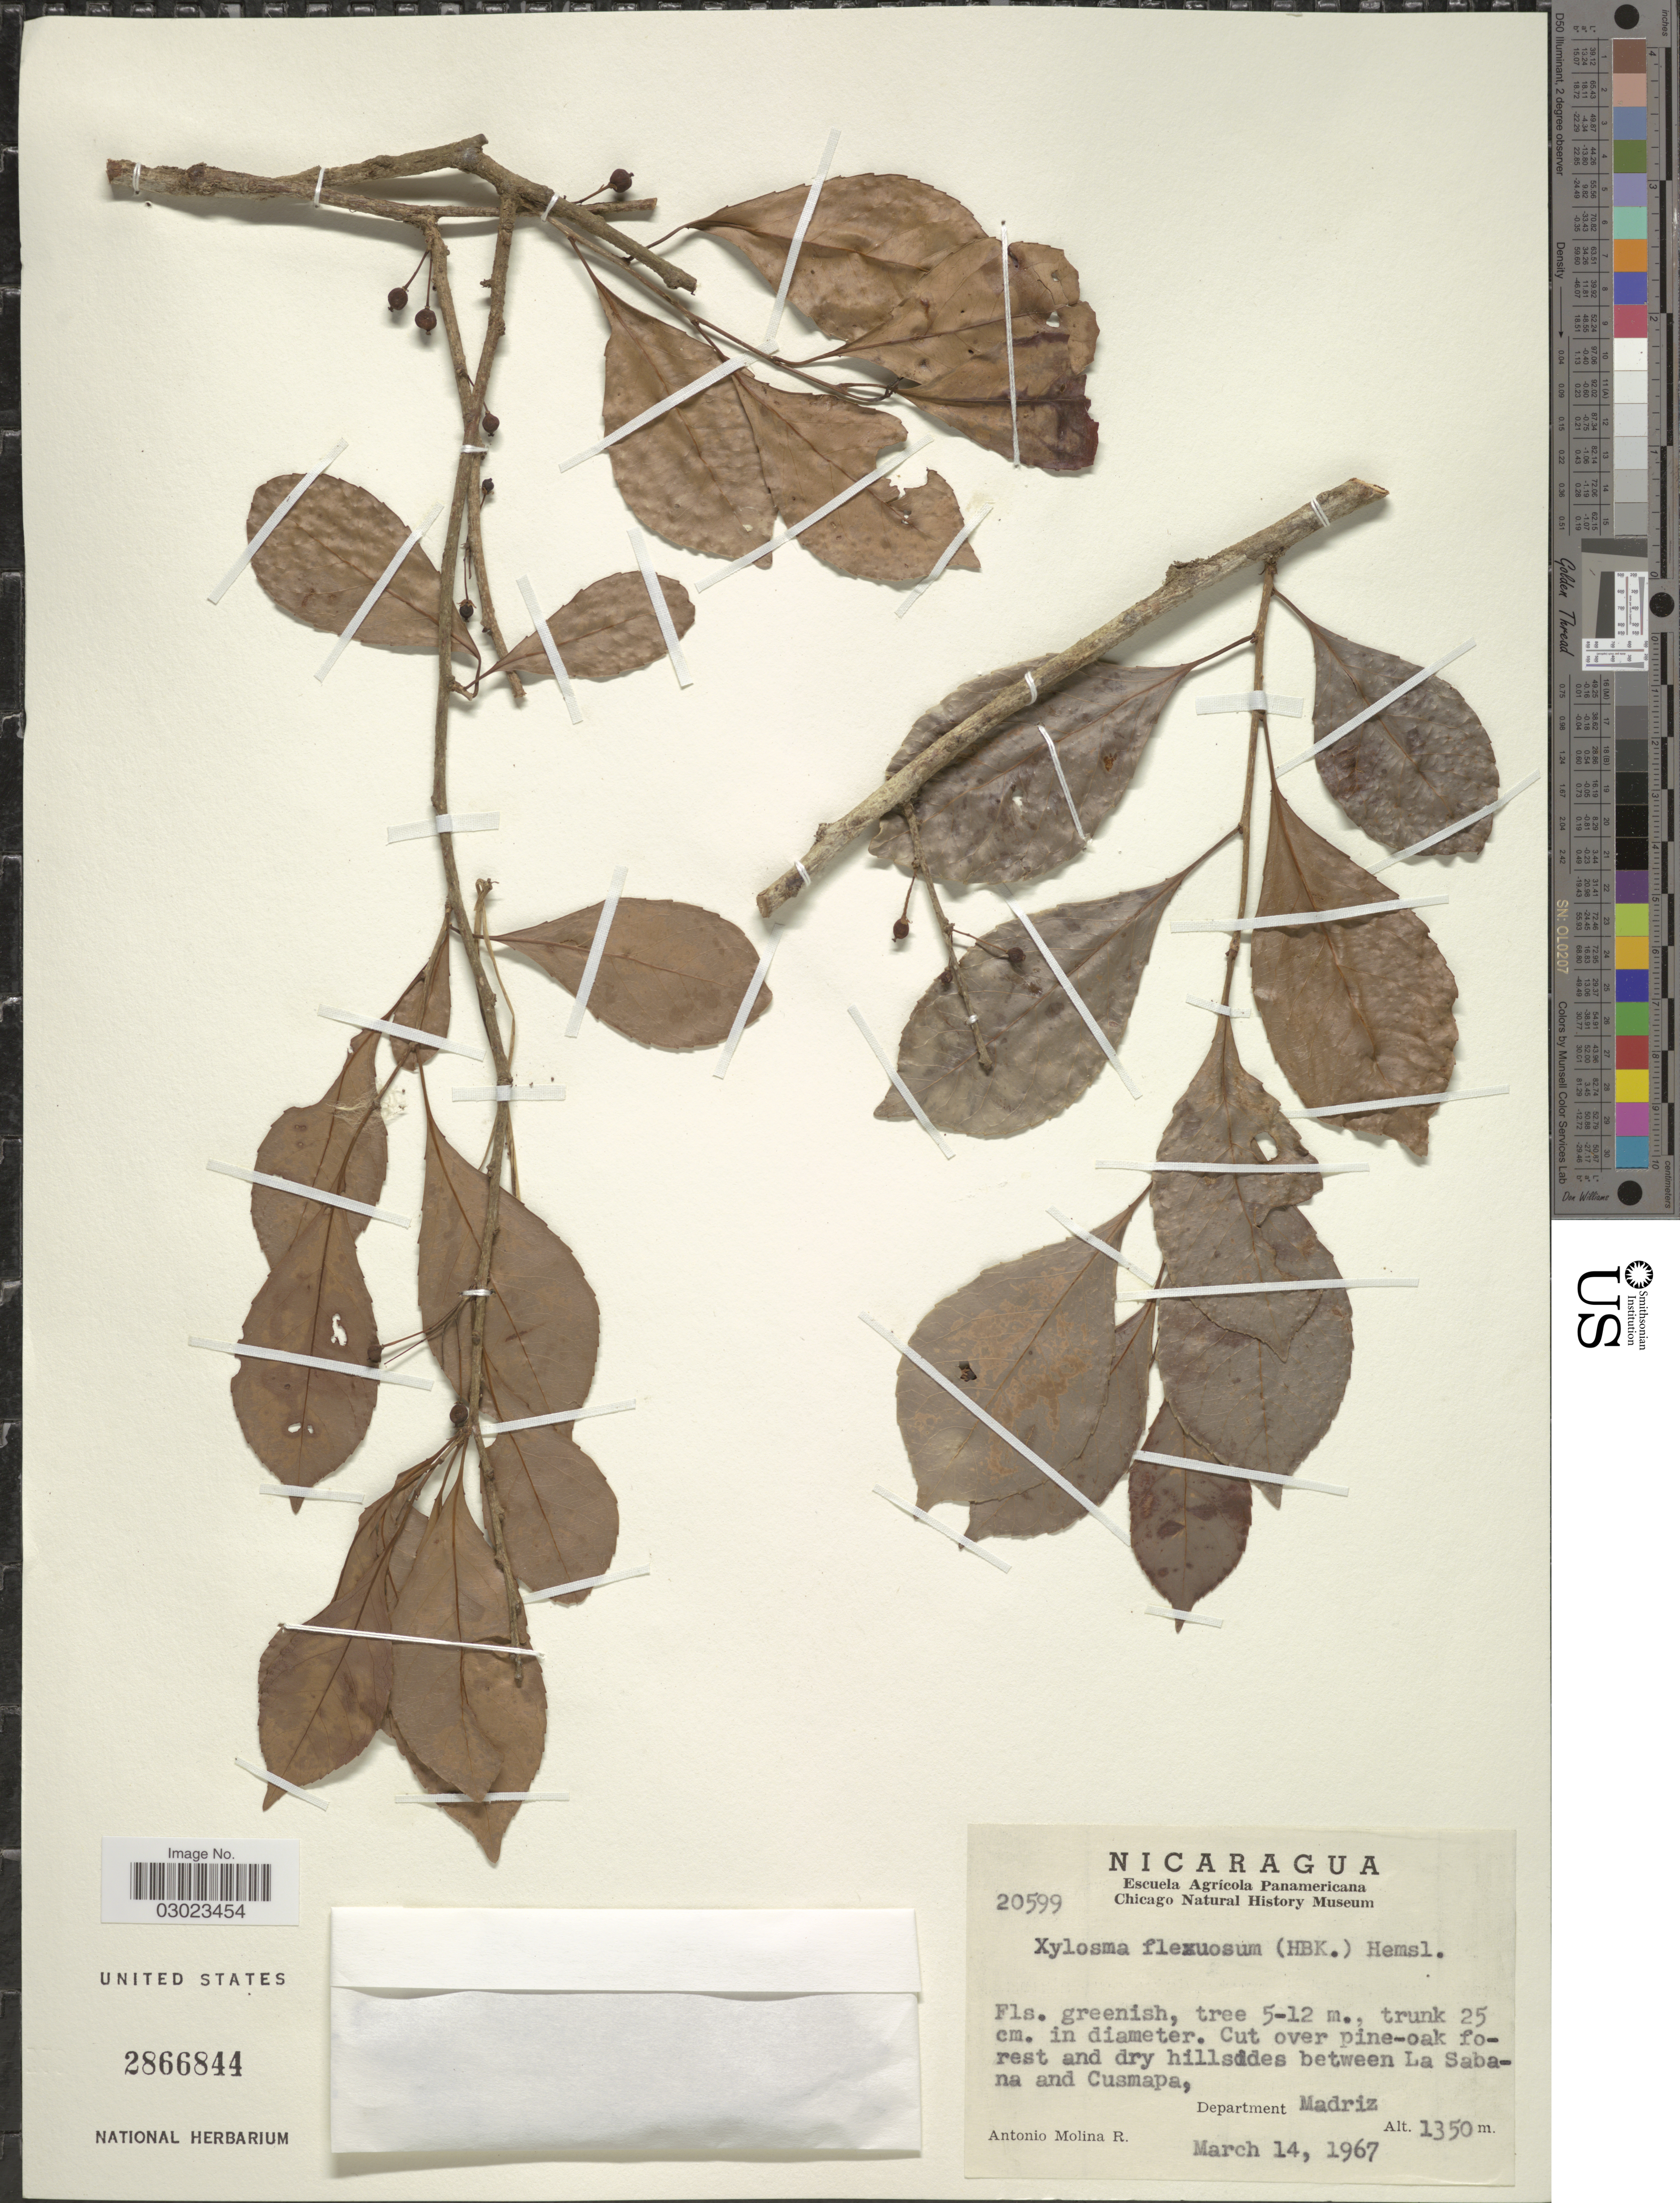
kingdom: Plantae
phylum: Tracheophyta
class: Magnoliopsida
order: Malpighiales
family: Salicaceae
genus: Xylosma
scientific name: Xylosma flexuosa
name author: (Kunth) Hemsl.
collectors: A. Molina R.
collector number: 20599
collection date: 1967-03-14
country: Nicaragua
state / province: Madriz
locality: Cut over pine-oak forest and dry hillsides between La Sabana and Cusmapa, Department Madriz.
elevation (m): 1350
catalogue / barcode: US 2866844